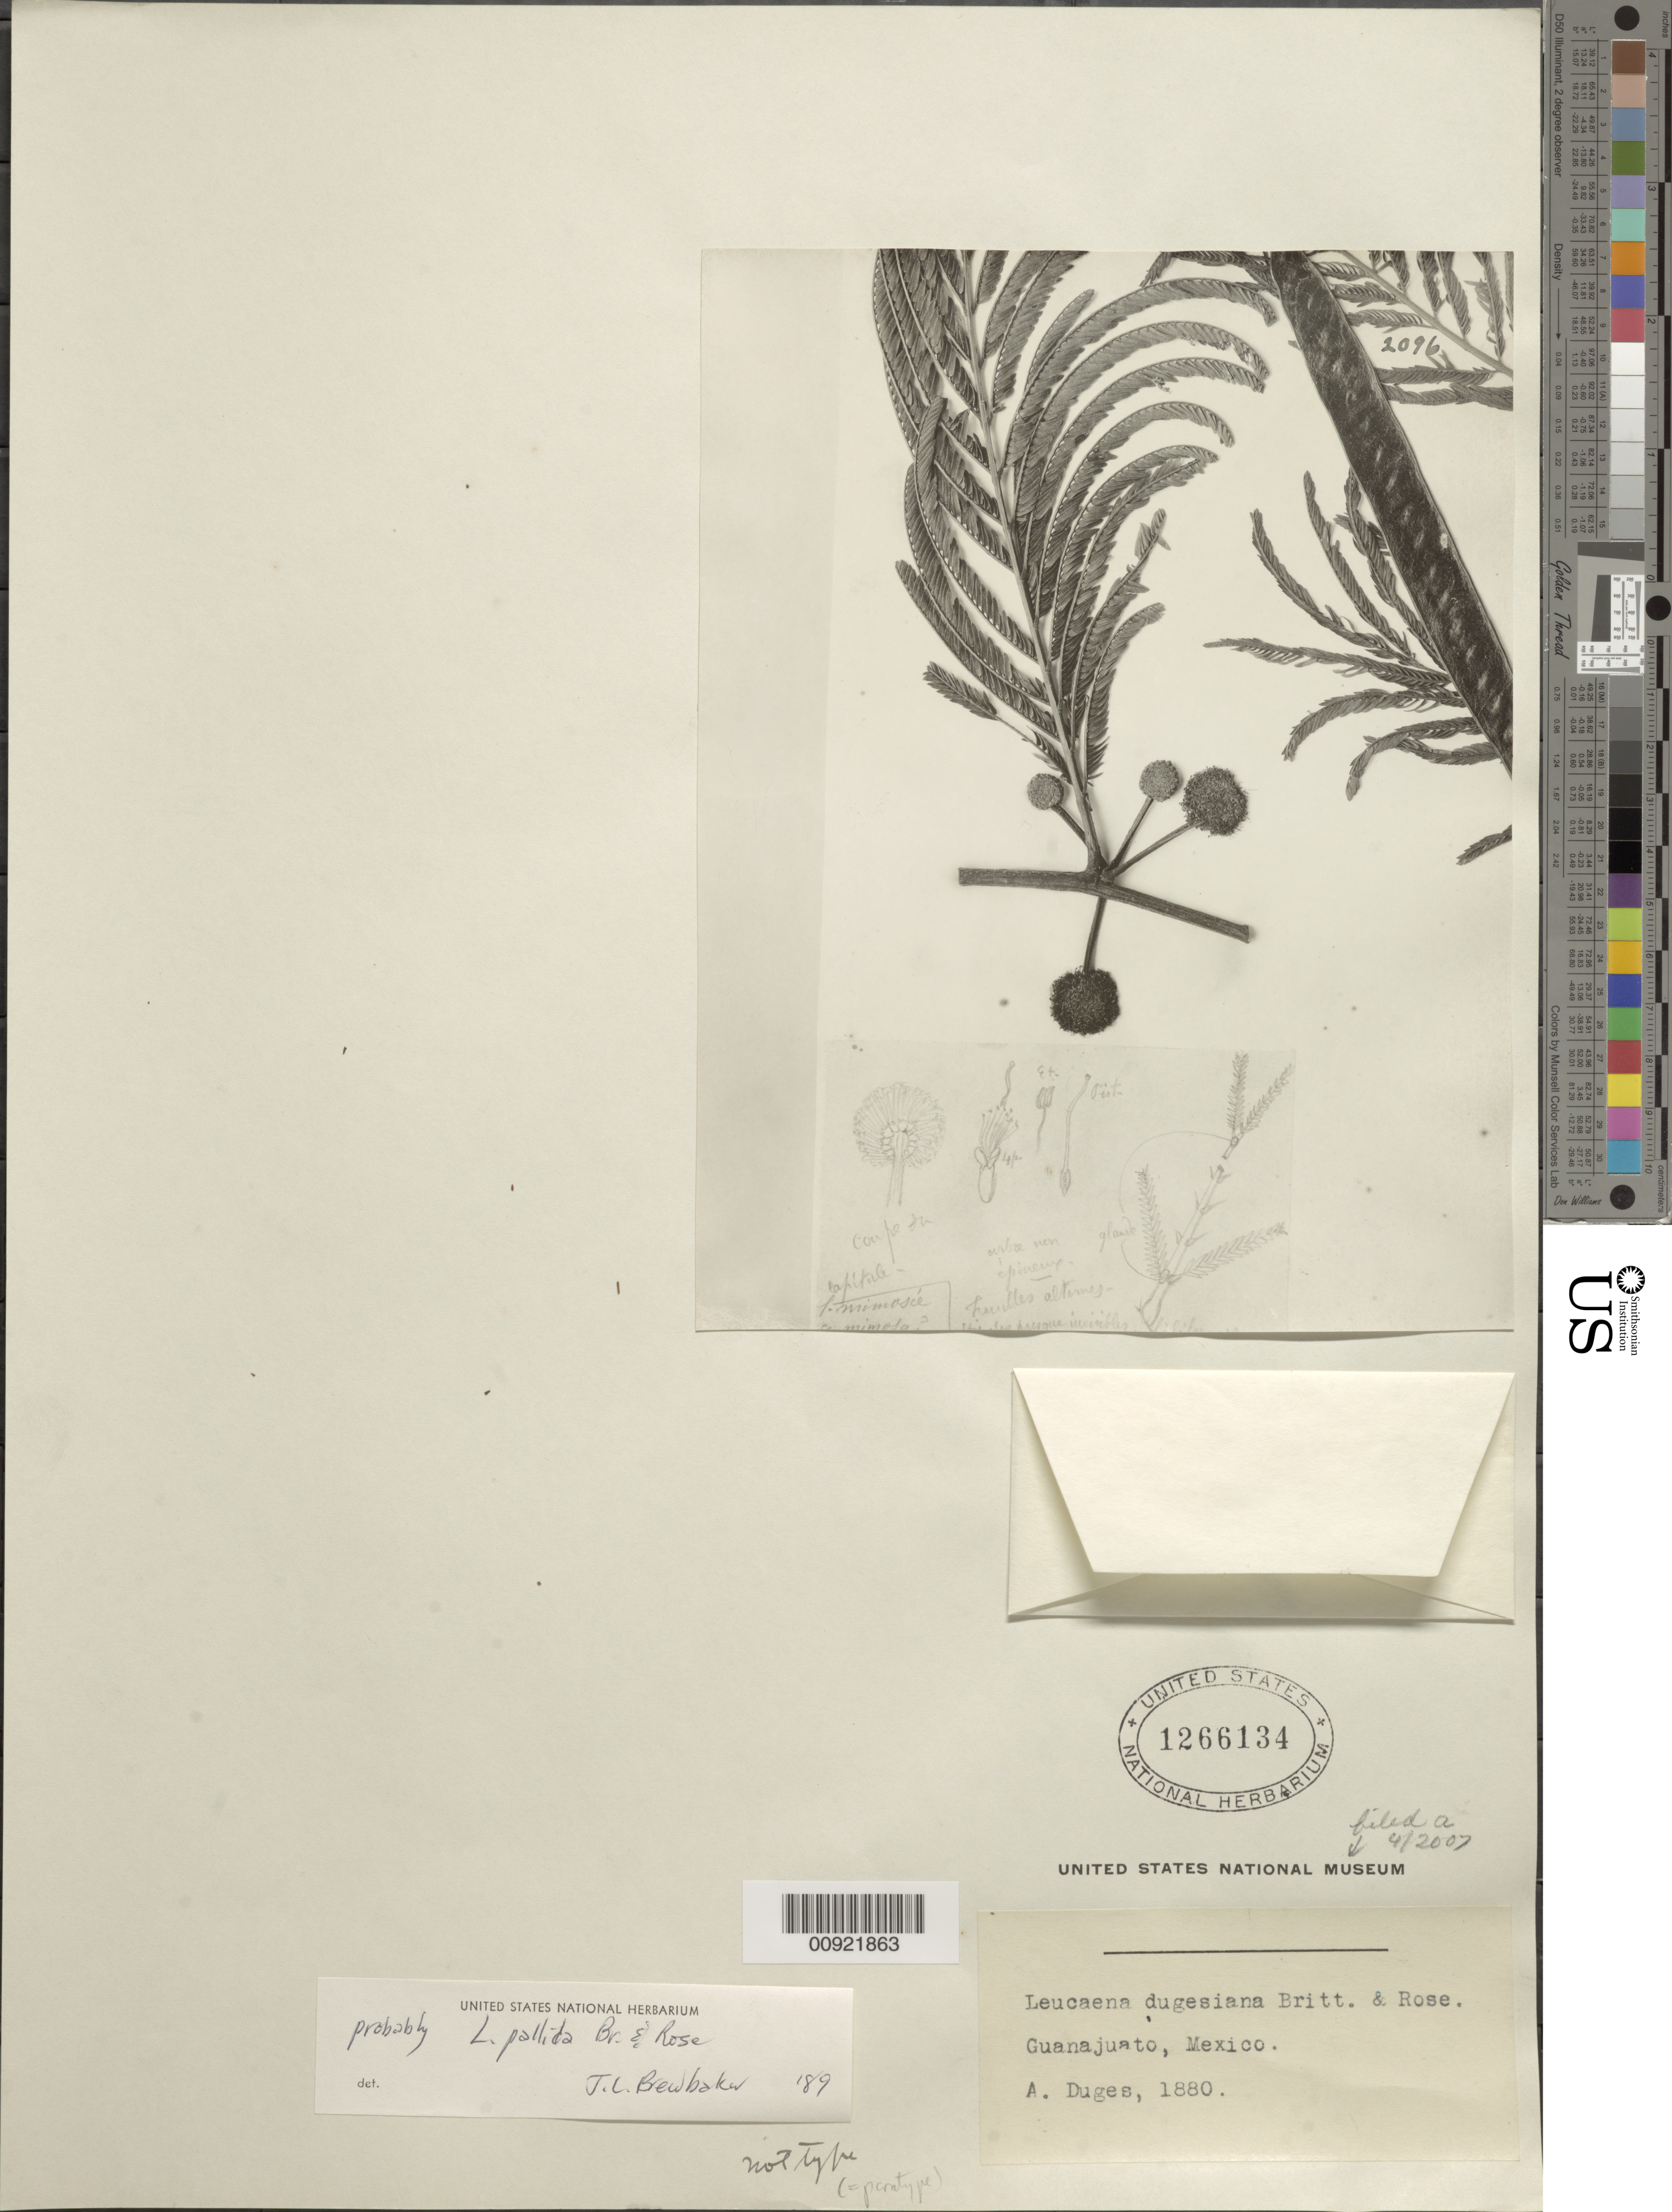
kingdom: Plantae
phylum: Tracheophyta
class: Magnoliopsida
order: Fabales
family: Fabaceae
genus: Leucaena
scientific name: Leucaena dugesiana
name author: Britton & Rose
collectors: A. Dugès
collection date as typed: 1880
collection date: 1880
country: Mexico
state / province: Guanajuato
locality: Guanajuato.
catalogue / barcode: US 1266134